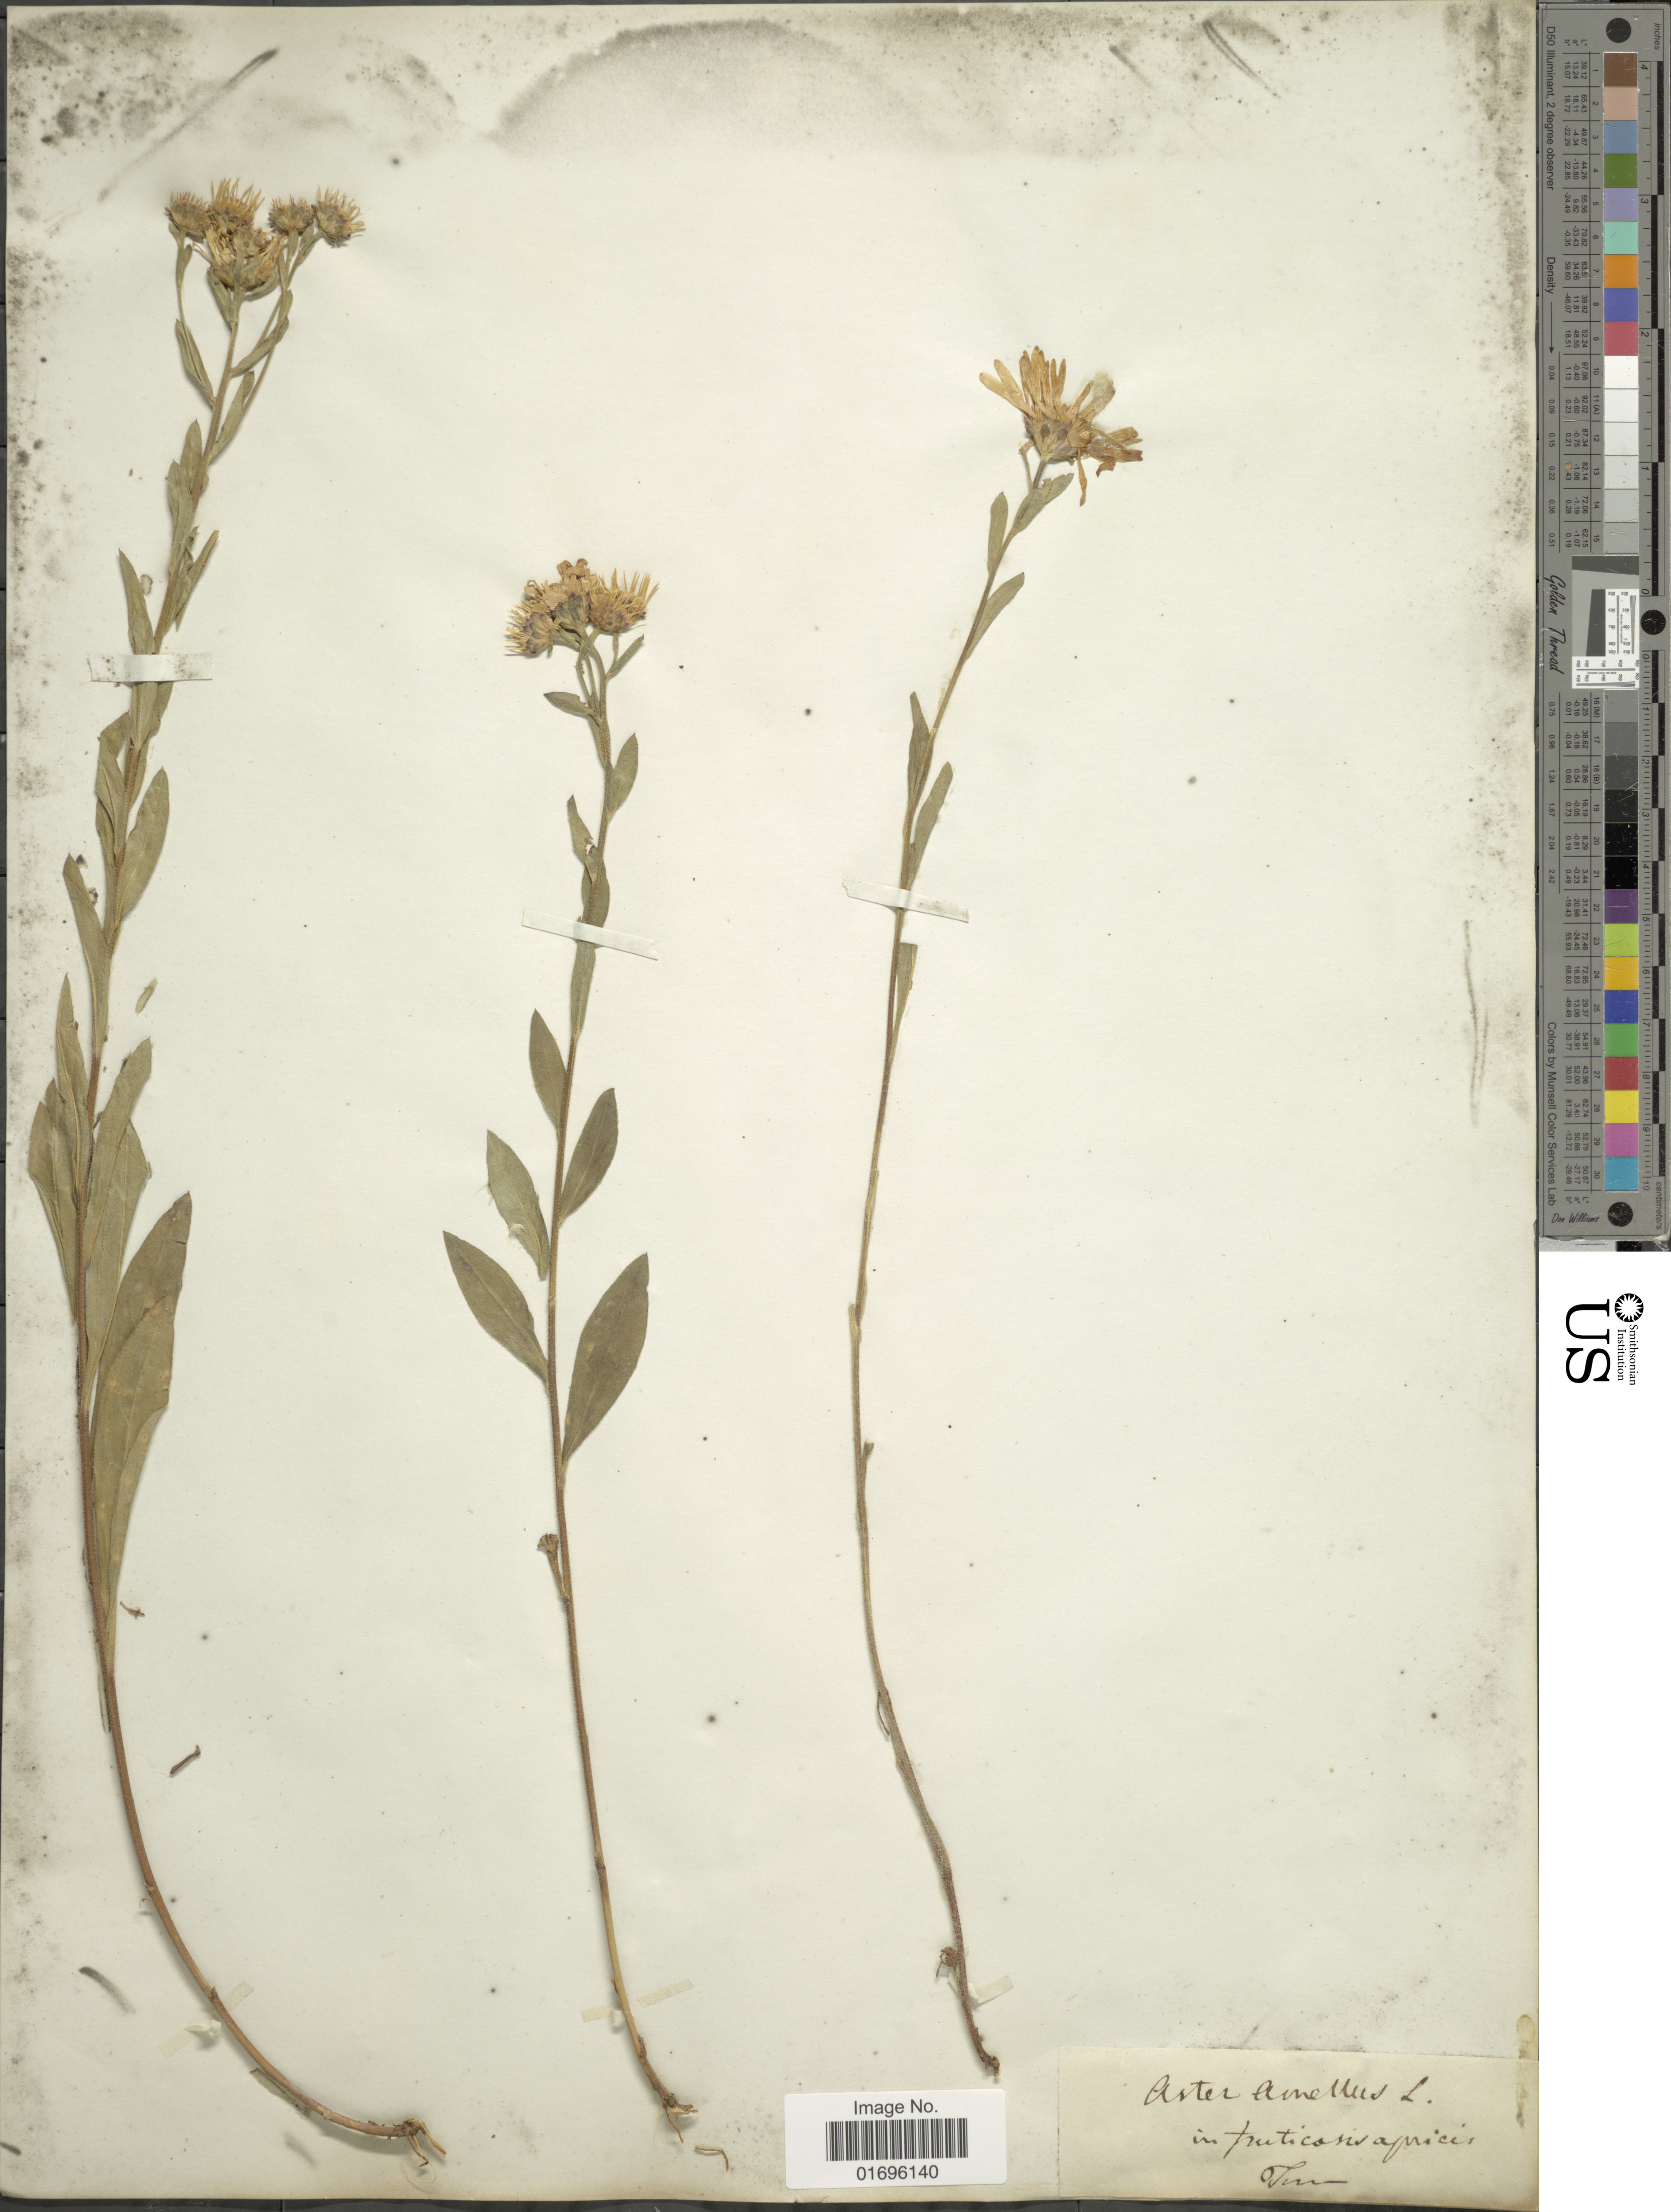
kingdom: Plantae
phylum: Tracheophyta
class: Magnoliopsida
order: Asterales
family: Asteraceae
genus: Aster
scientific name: Aster amellus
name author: L.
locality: In fruticosis aprices. [interpreted]